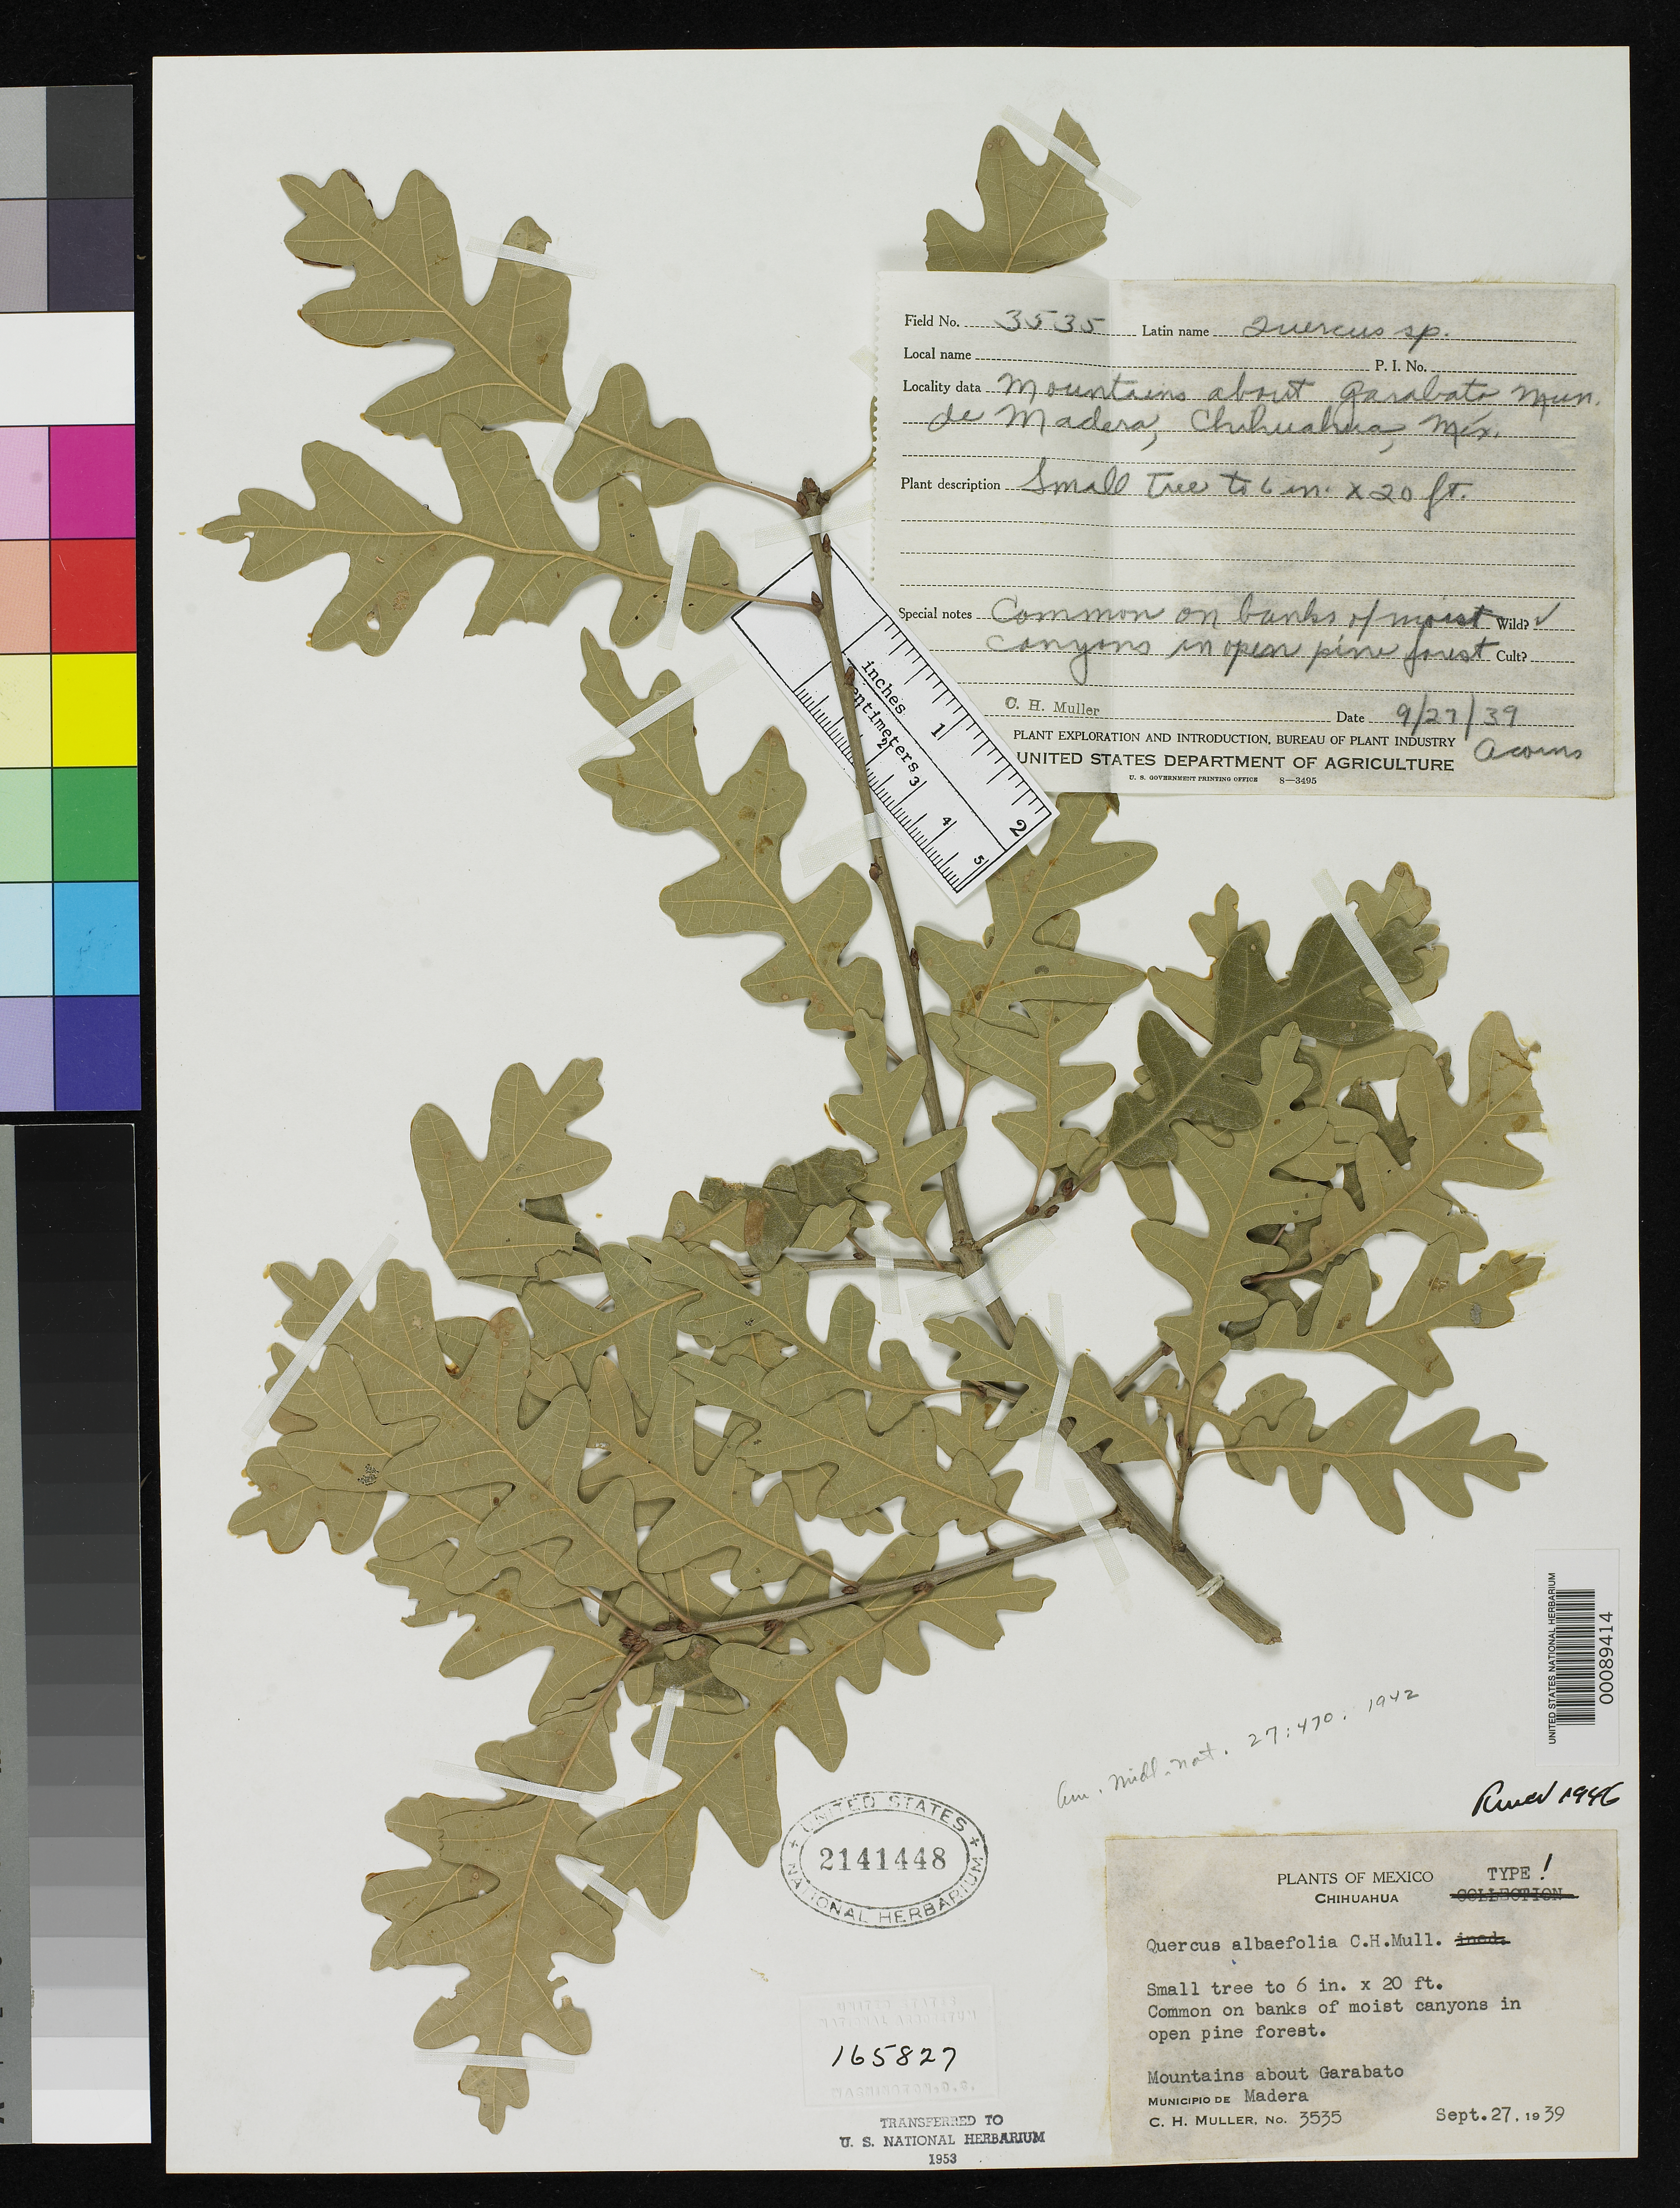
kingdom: Plantae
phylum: Tracheophyta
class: Magnoliopsida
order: Fagales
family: Fagaceae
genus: Quercus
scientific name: Quercus albaefolia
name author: C.H. Mull.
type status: Holotype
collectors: C. H. Muller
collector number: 3535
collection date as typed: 27 Sep 1939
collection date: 1939-09-27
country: Mexico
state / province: Chihuahua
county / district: Madera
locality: Mountains about Garabato.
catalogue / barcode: US 2141448